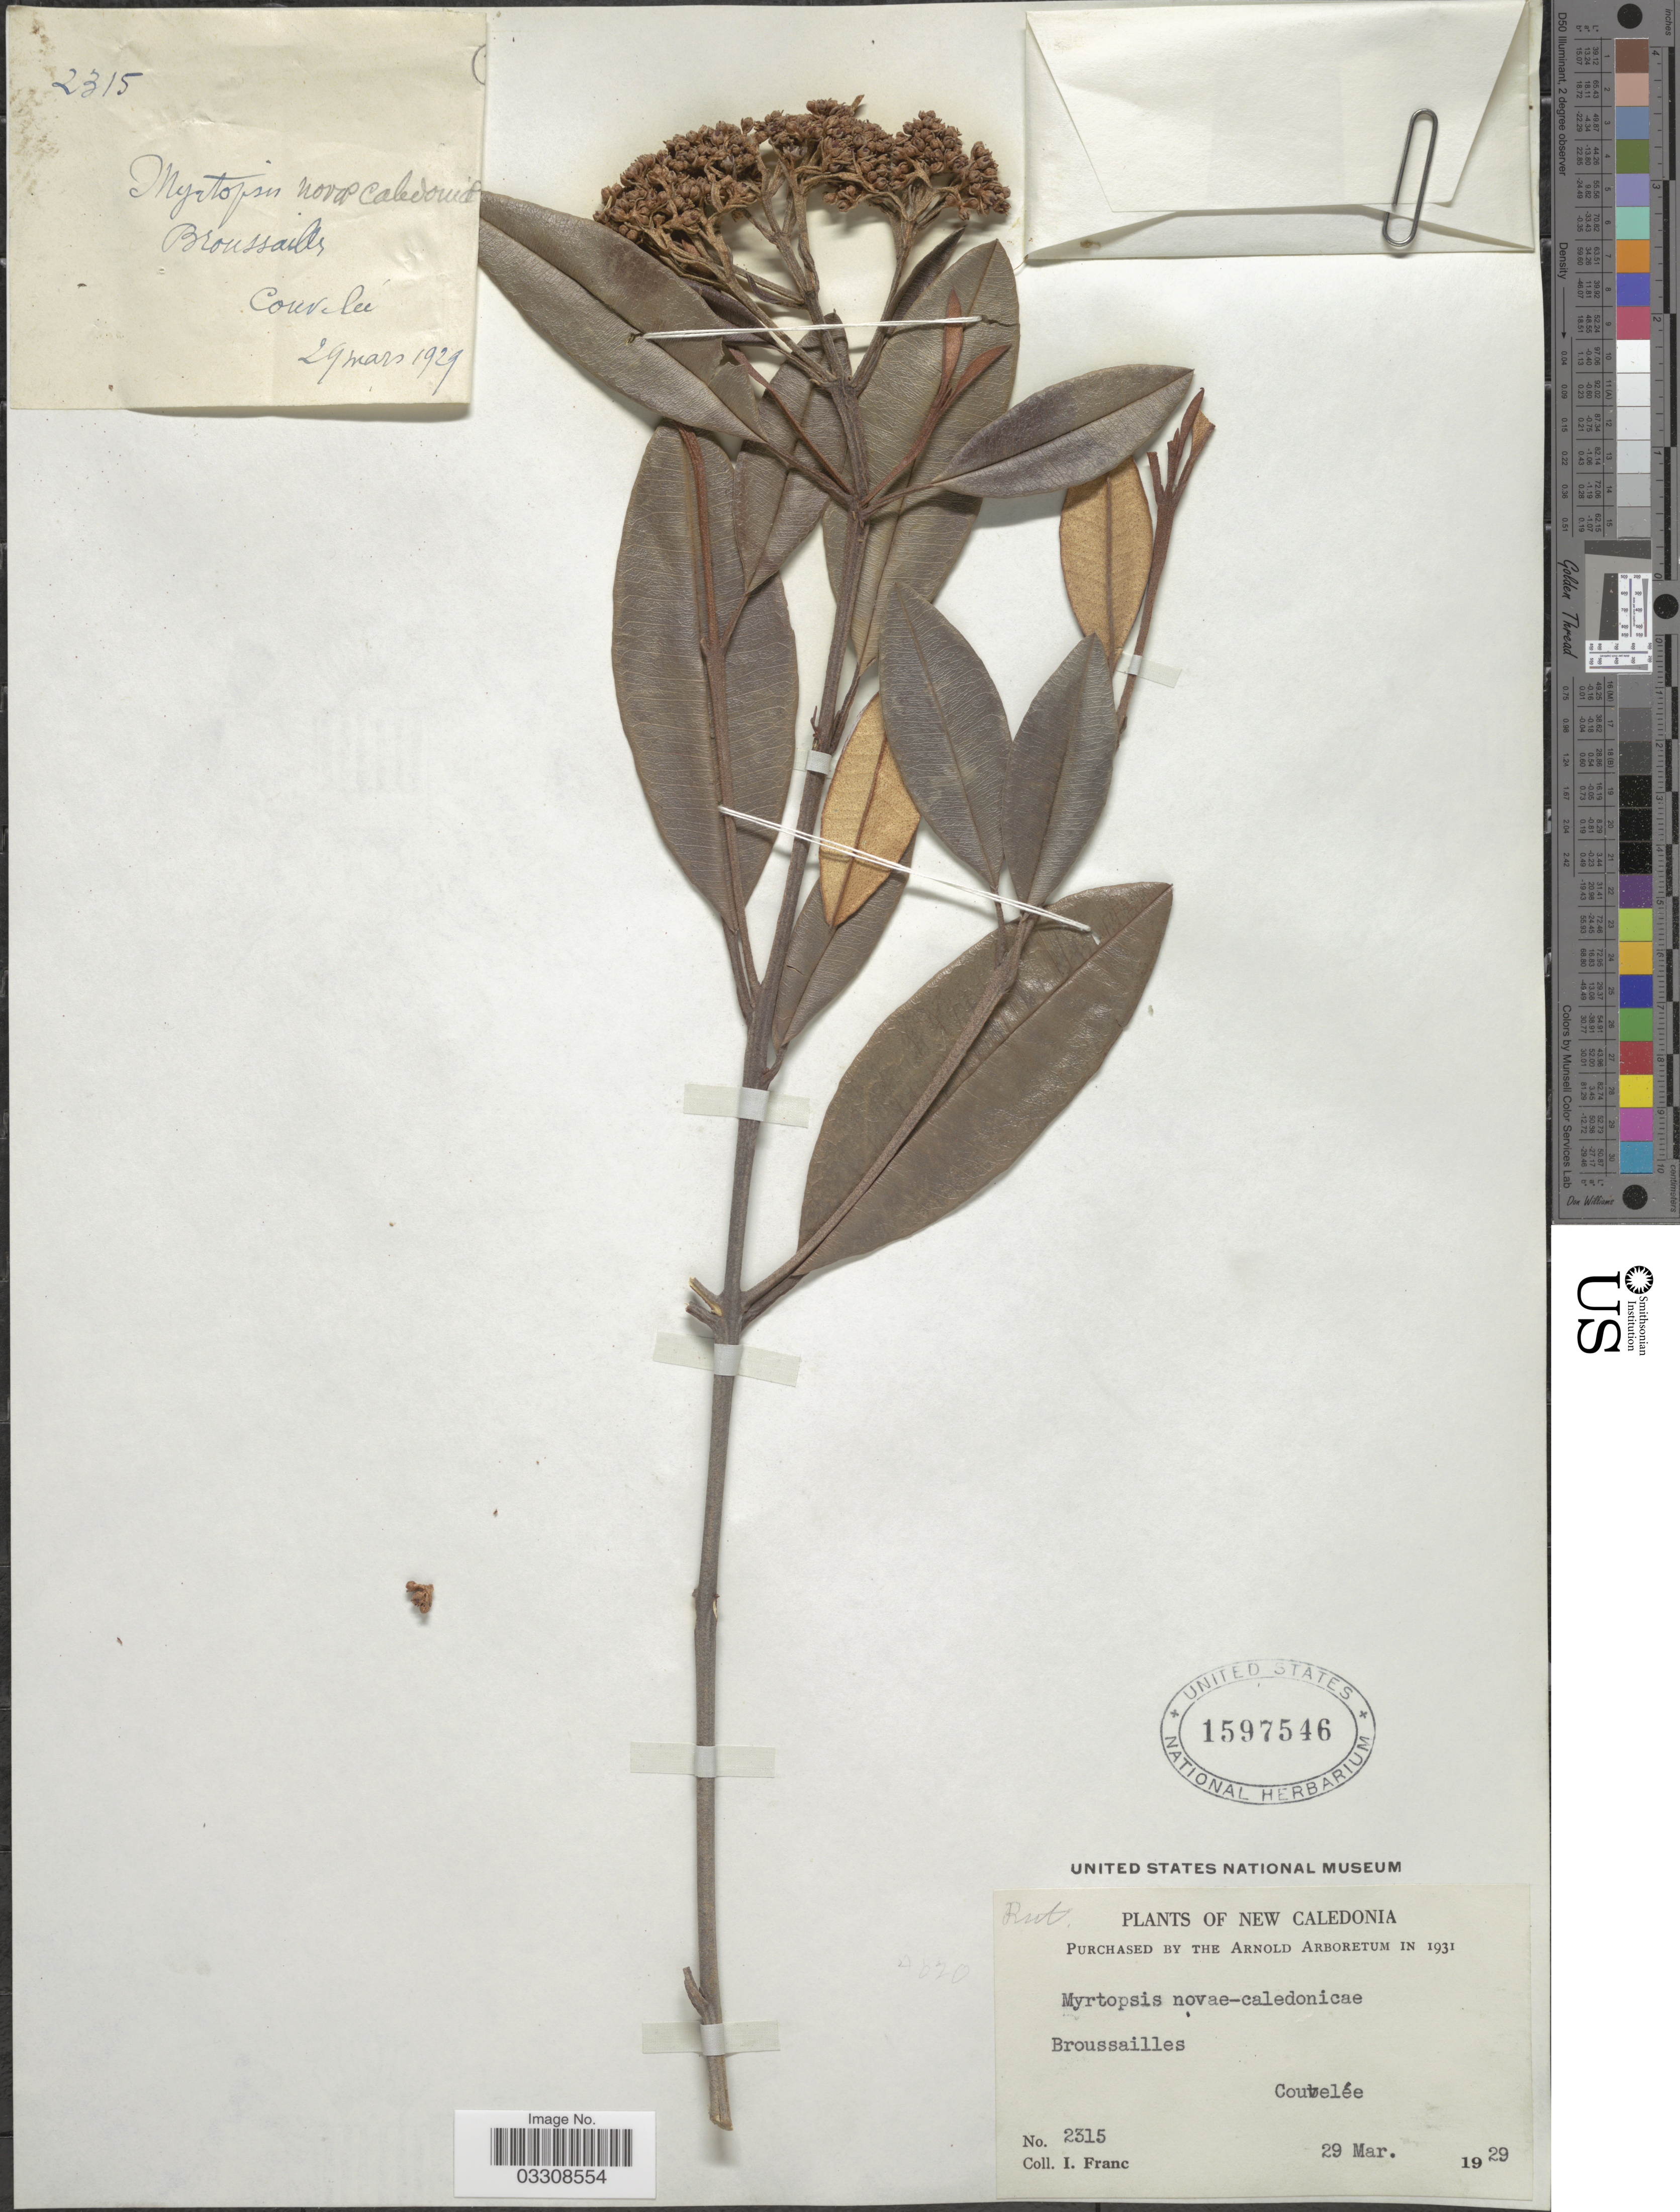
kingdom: Plantae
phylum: Tracheophyta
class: Magnoliopsida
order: Sapindales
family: Rutaceae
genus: Myrtopsis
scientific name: Myrtopsis novae-caledoniae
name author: Engl.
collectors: I. Franc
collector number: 2315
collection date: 1929-03-29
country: New Caledonia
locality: Broussailles Couvelée.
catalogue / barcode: US 1597546